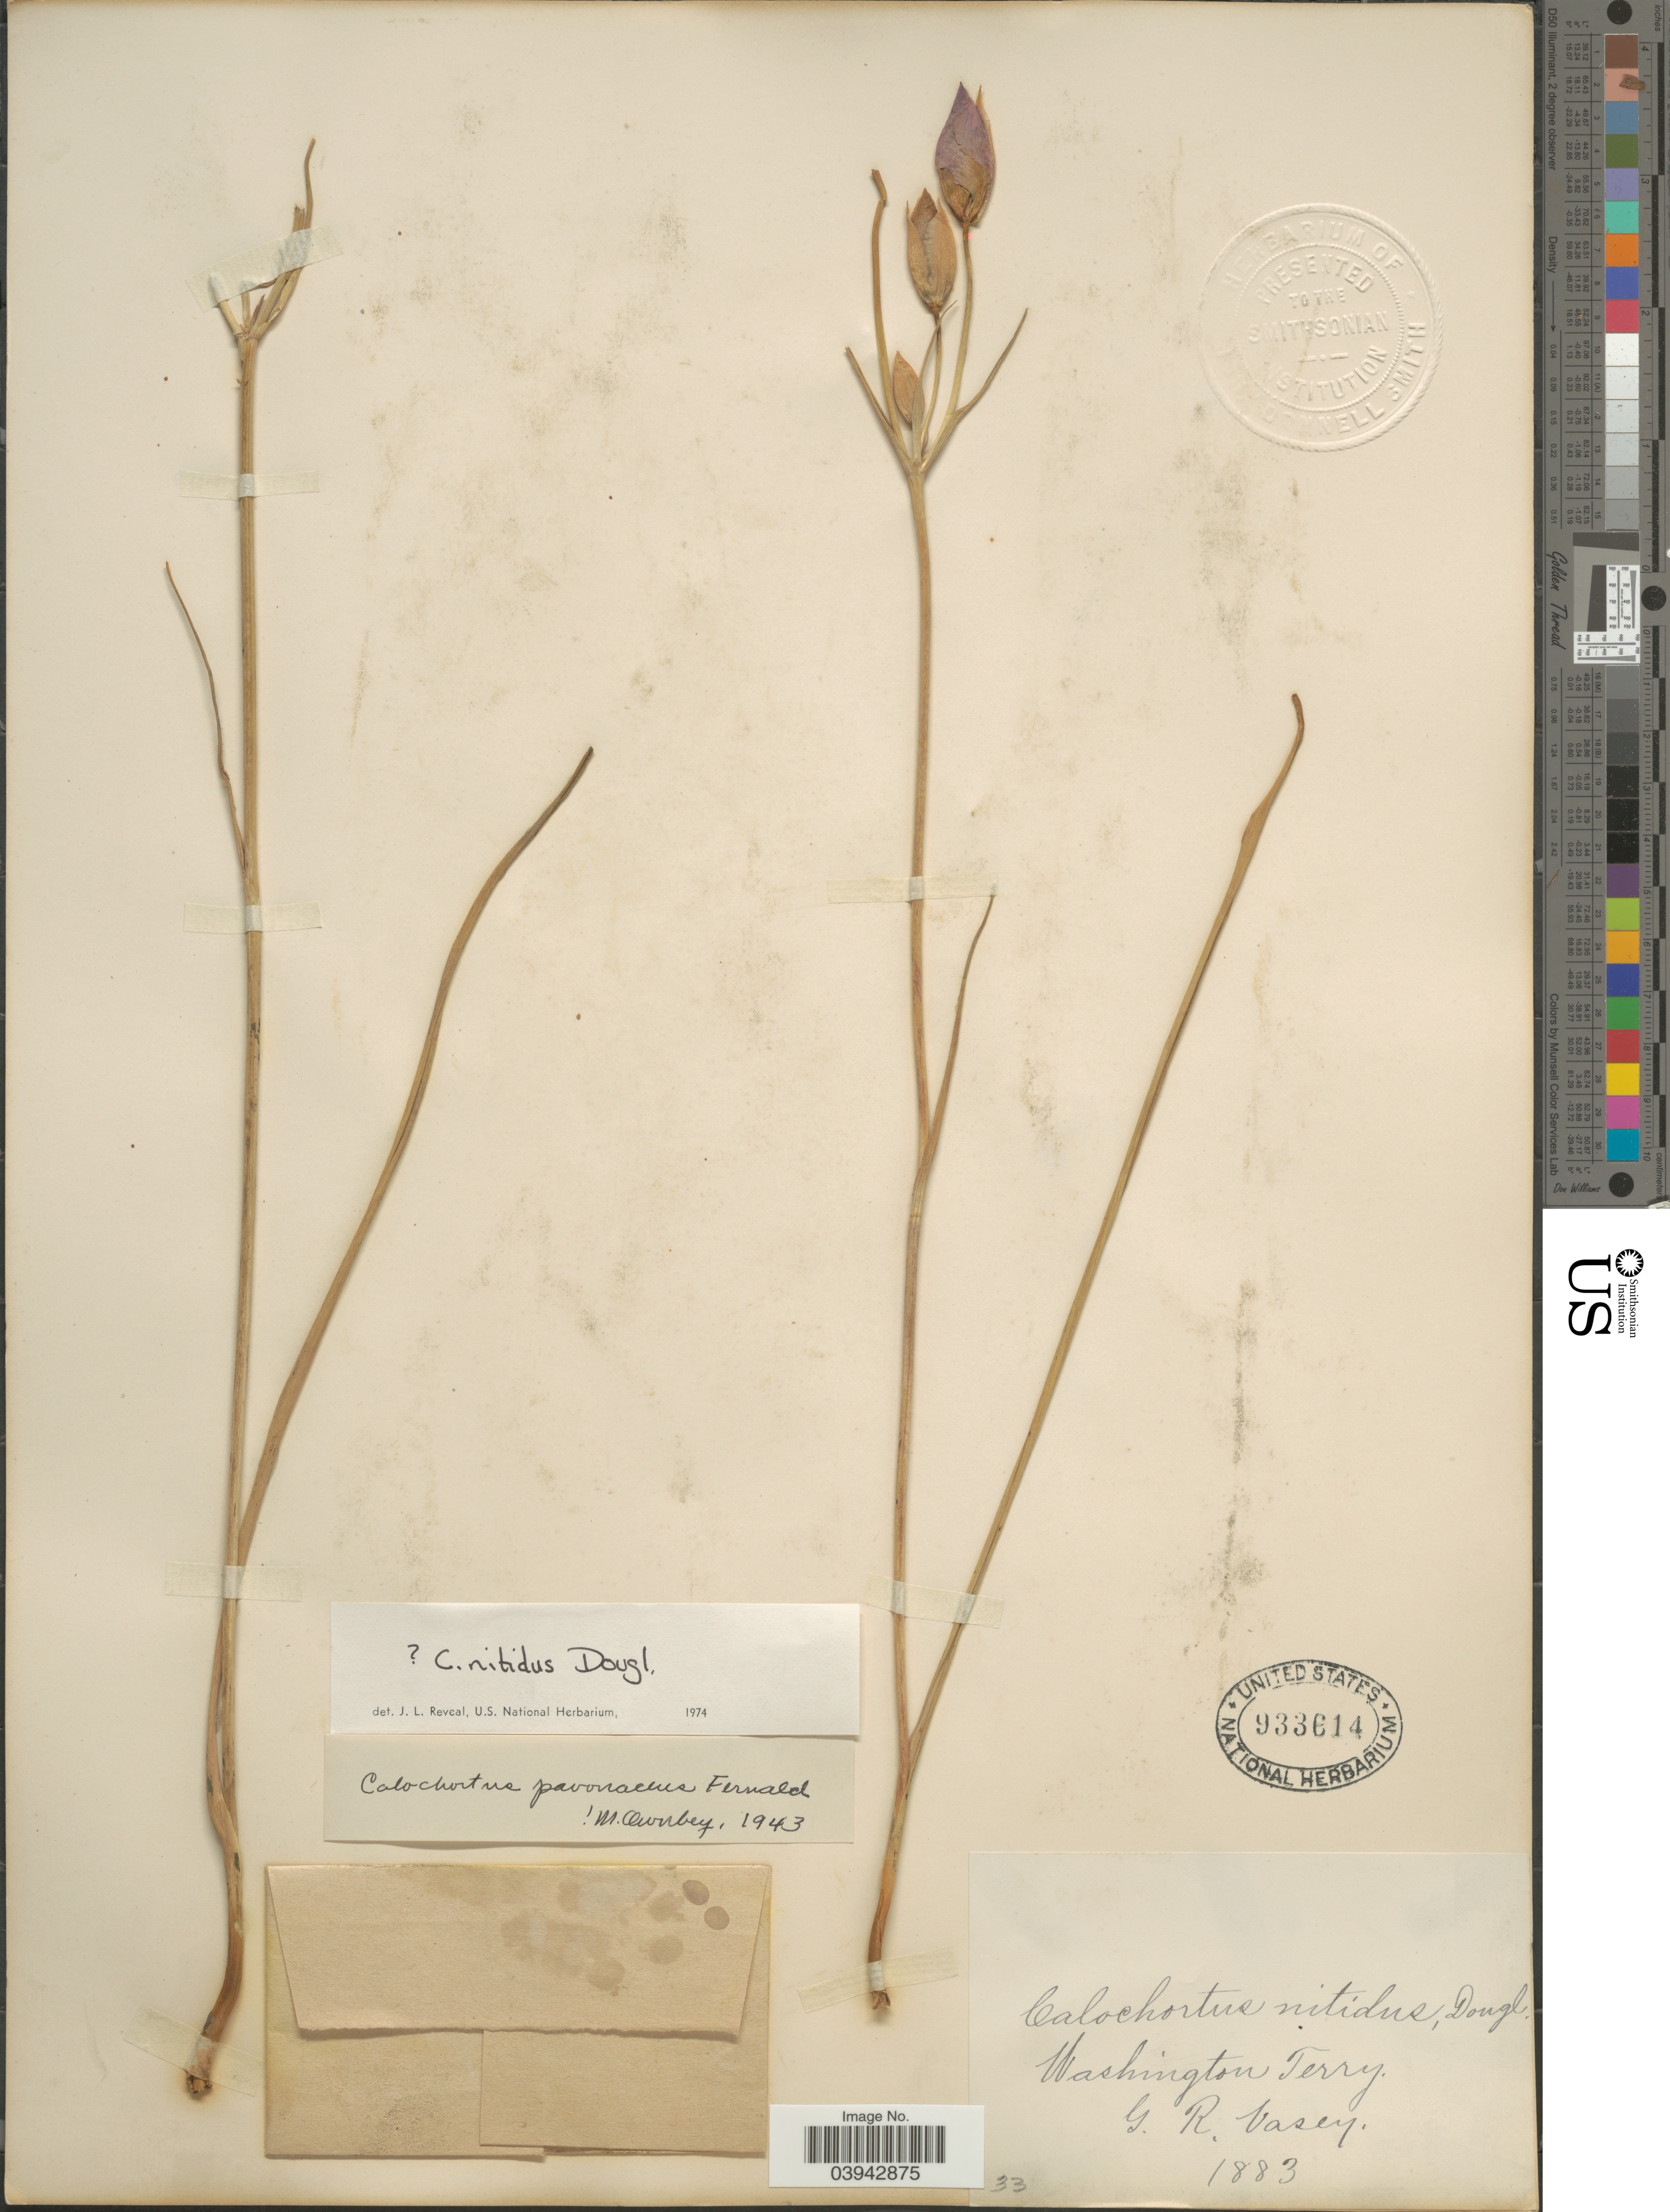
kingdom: Plantae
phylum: Tracheophyta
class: Liliopsida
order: Liliales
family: Liliaceae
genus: Calochortus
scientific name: Calochortus nitidus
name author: Douglas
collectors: G. R. Vasey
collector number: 33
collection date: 1883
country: United States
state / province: Washington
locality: Washington Terr.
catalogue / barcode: US 933614